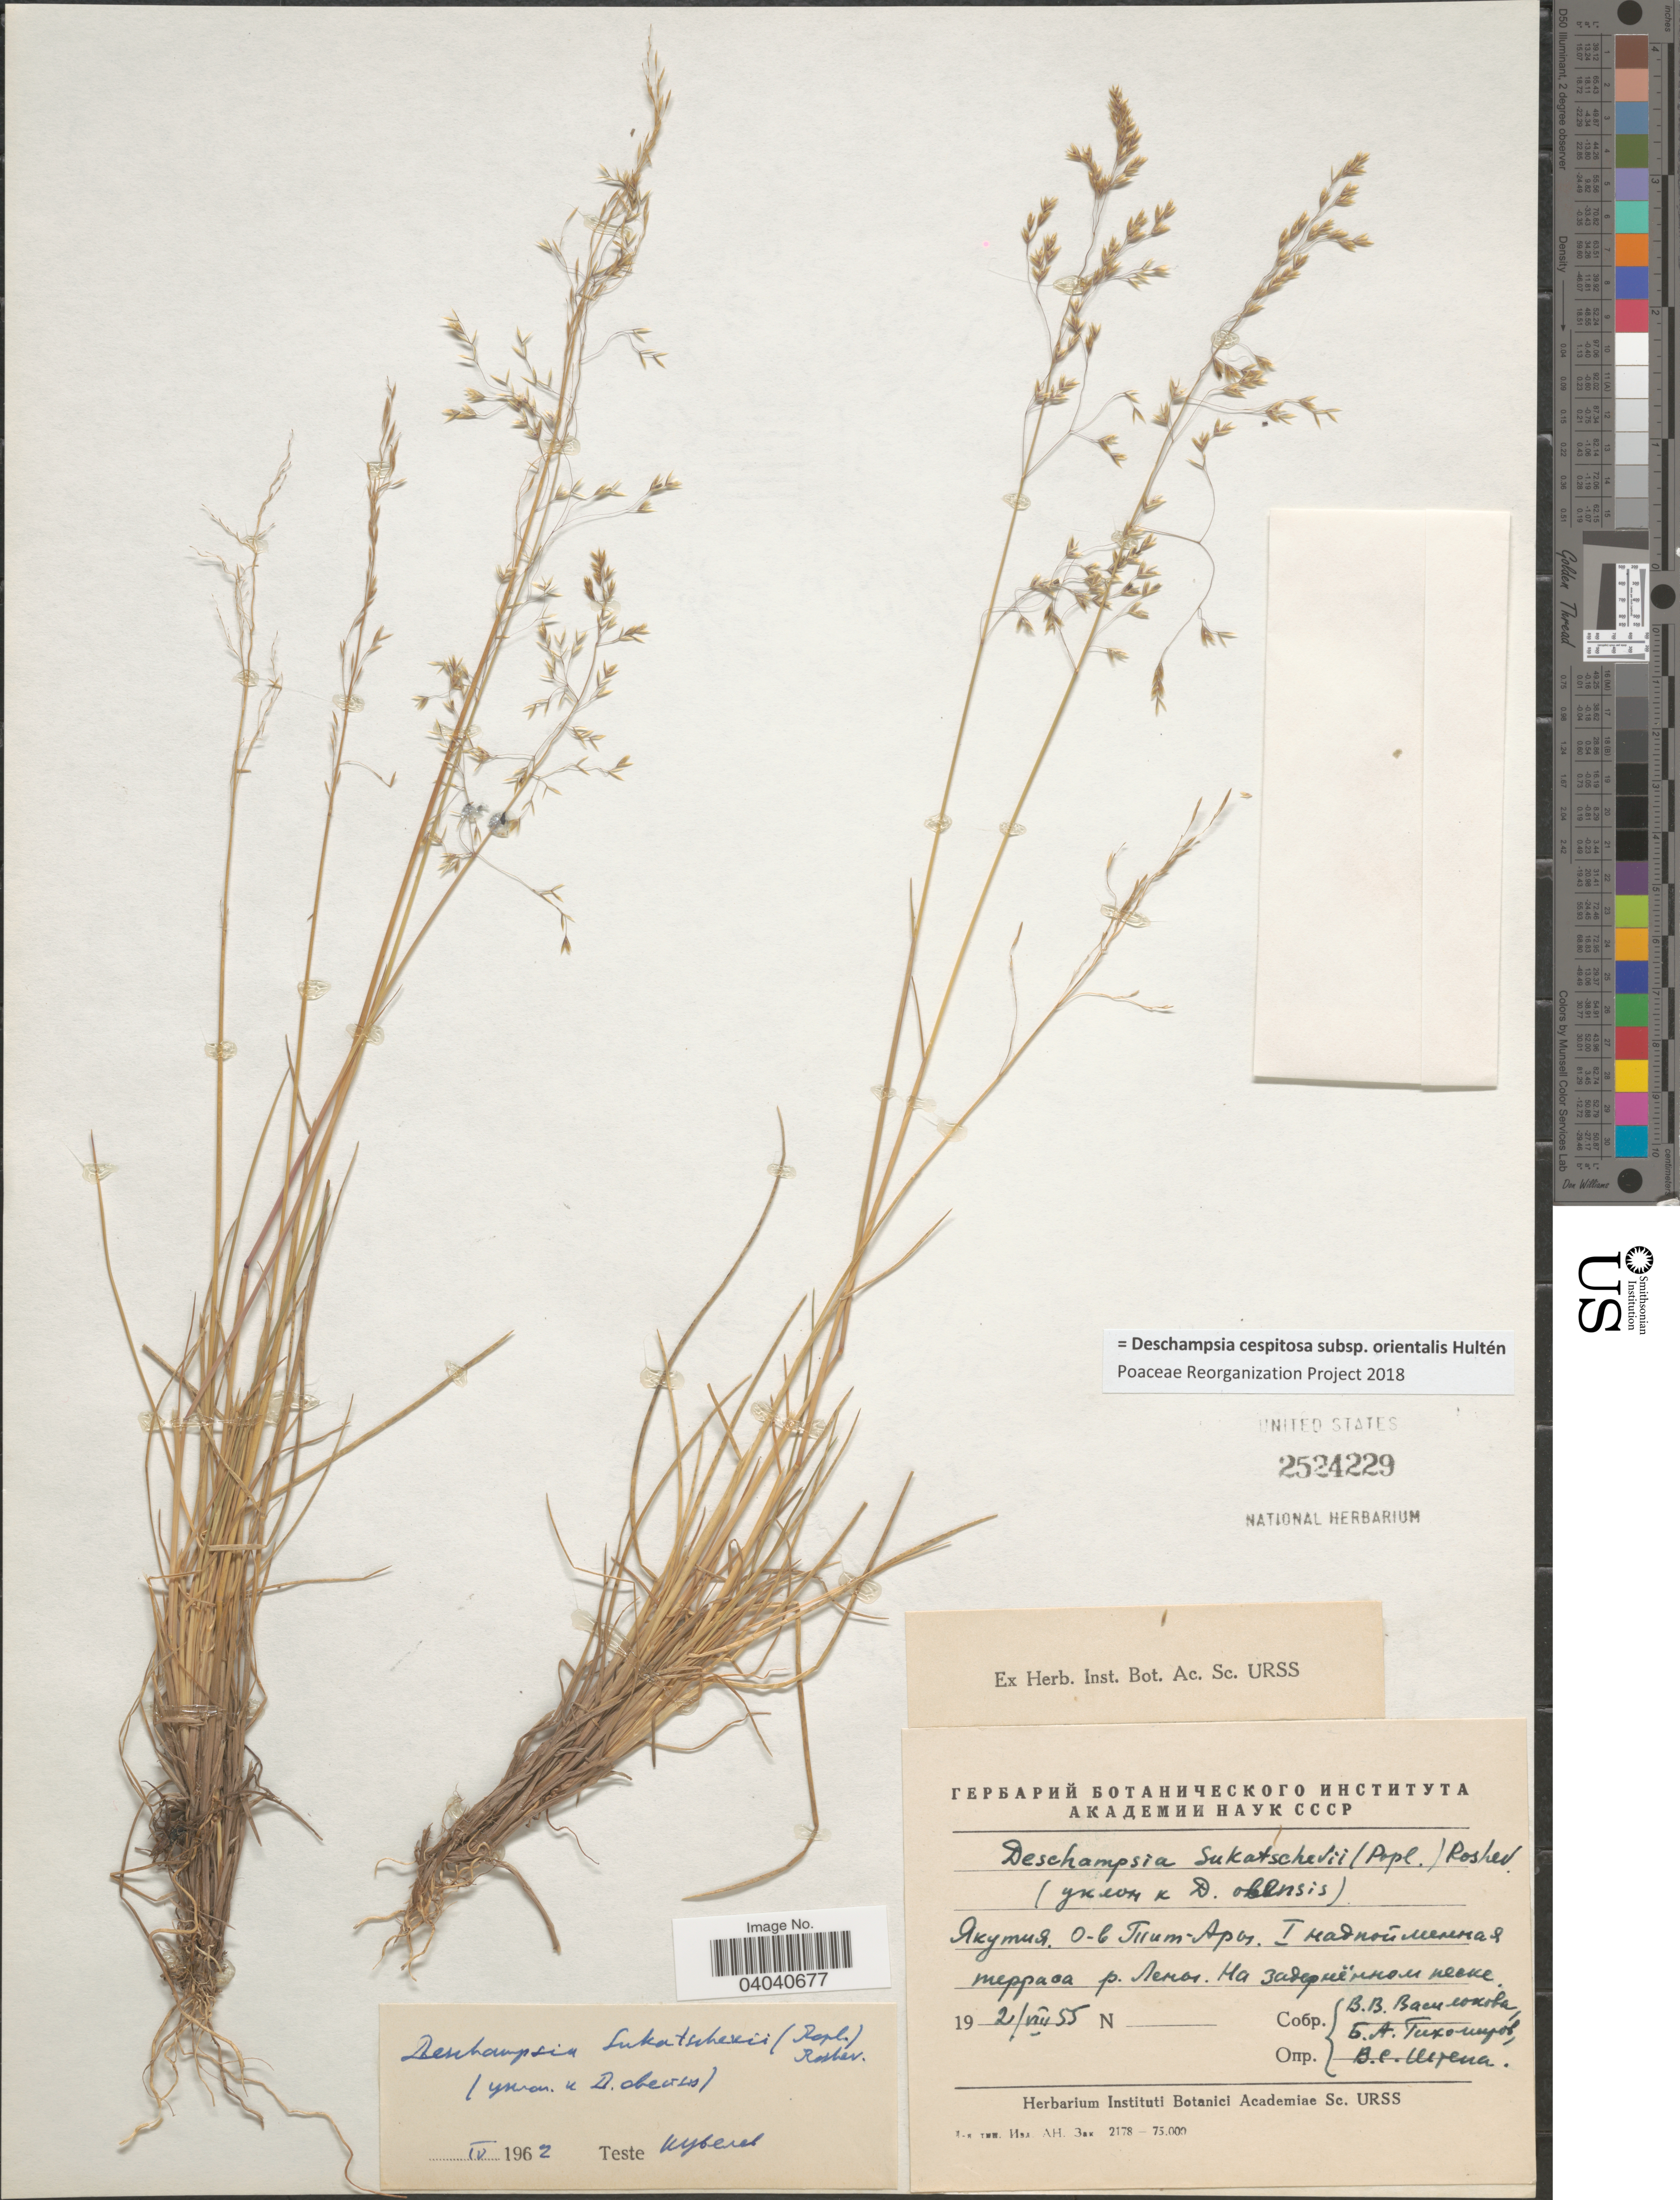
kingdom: Plantae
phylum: Tracheophyta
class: Liliopsida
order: Poales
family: Poaceae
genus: Deschampsia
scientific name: Deschampsia cespitosa subsp. orientalis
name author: Hultén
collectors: V. Vasilkova, B. Tikhomirov & V. Shtepa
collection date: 1955-08-02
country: Russian Federation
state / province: Sakha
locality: Tit-Ary Island, river Lena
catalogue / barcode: US 2524229